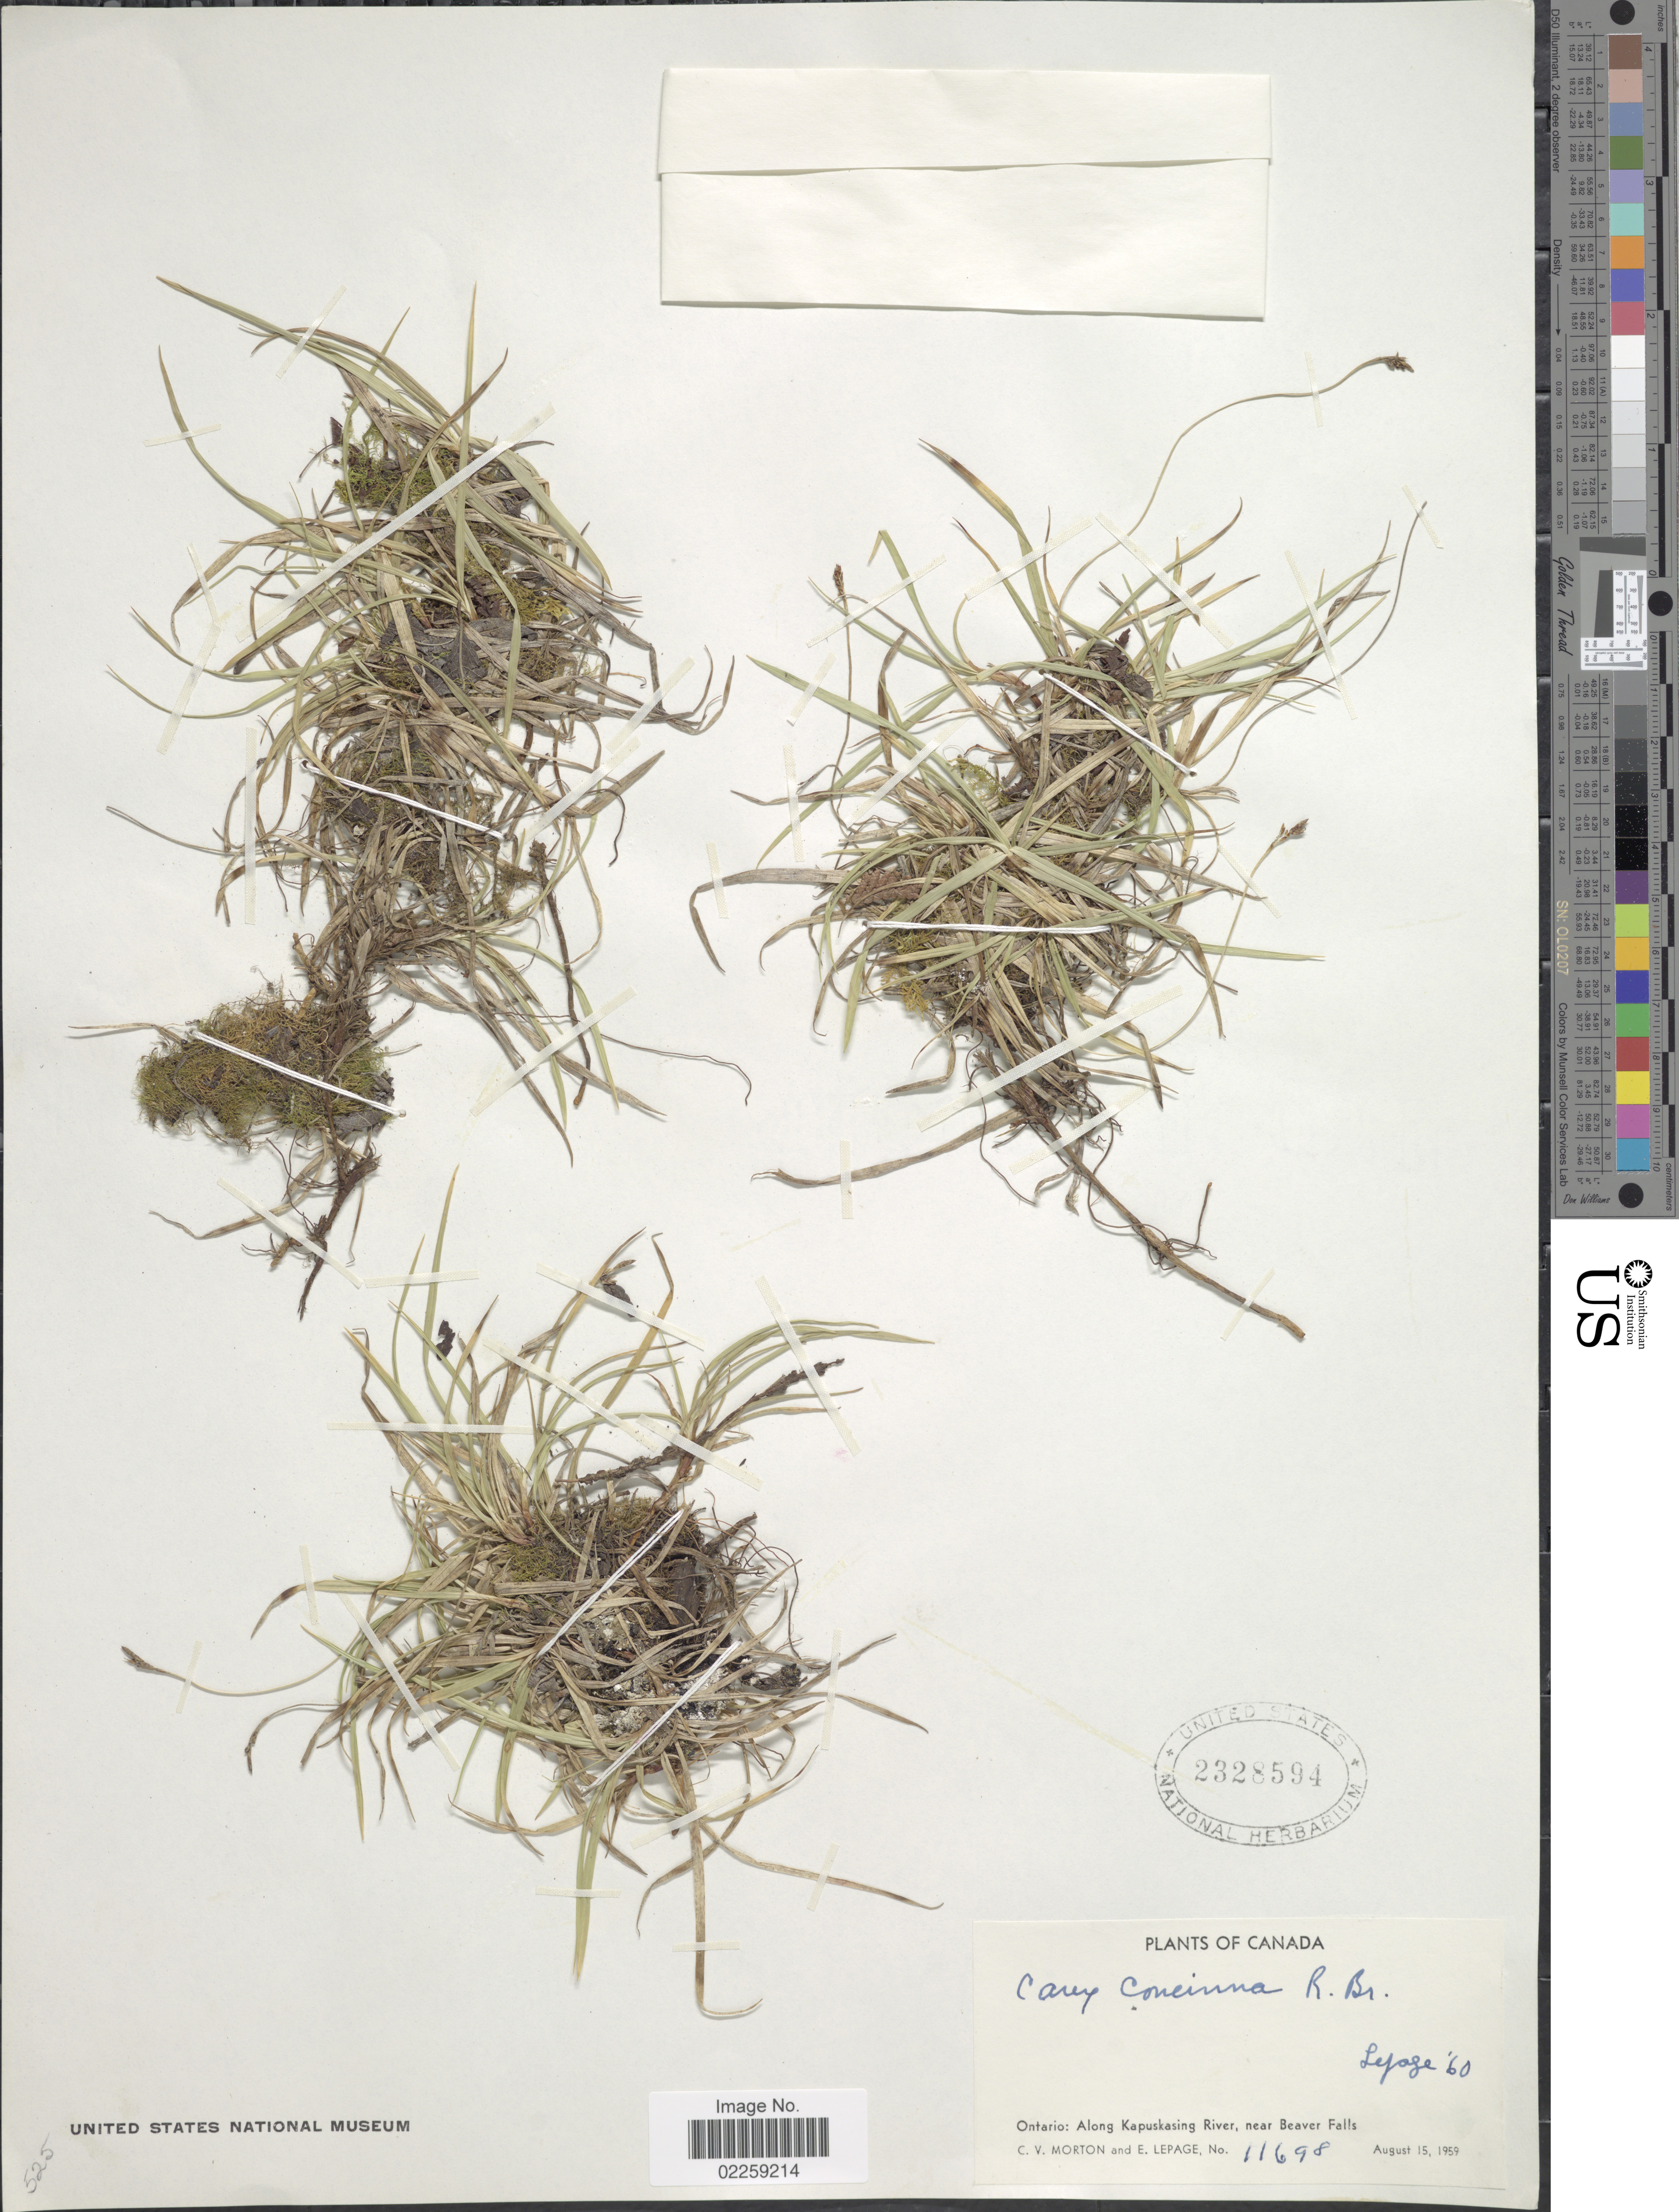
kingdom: Plantae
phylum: Tracheophyta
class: Liliopsida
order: Poales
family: Cyperaceae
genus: Carex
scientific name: Carex concinna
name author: R. Br.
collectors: C. V. Morton & E. Lepage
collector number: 11698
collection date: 1959-08-15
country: Canada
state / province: Ontario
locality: Along Kapuskasing River, near Beaver Falls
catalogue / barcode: US 2328594